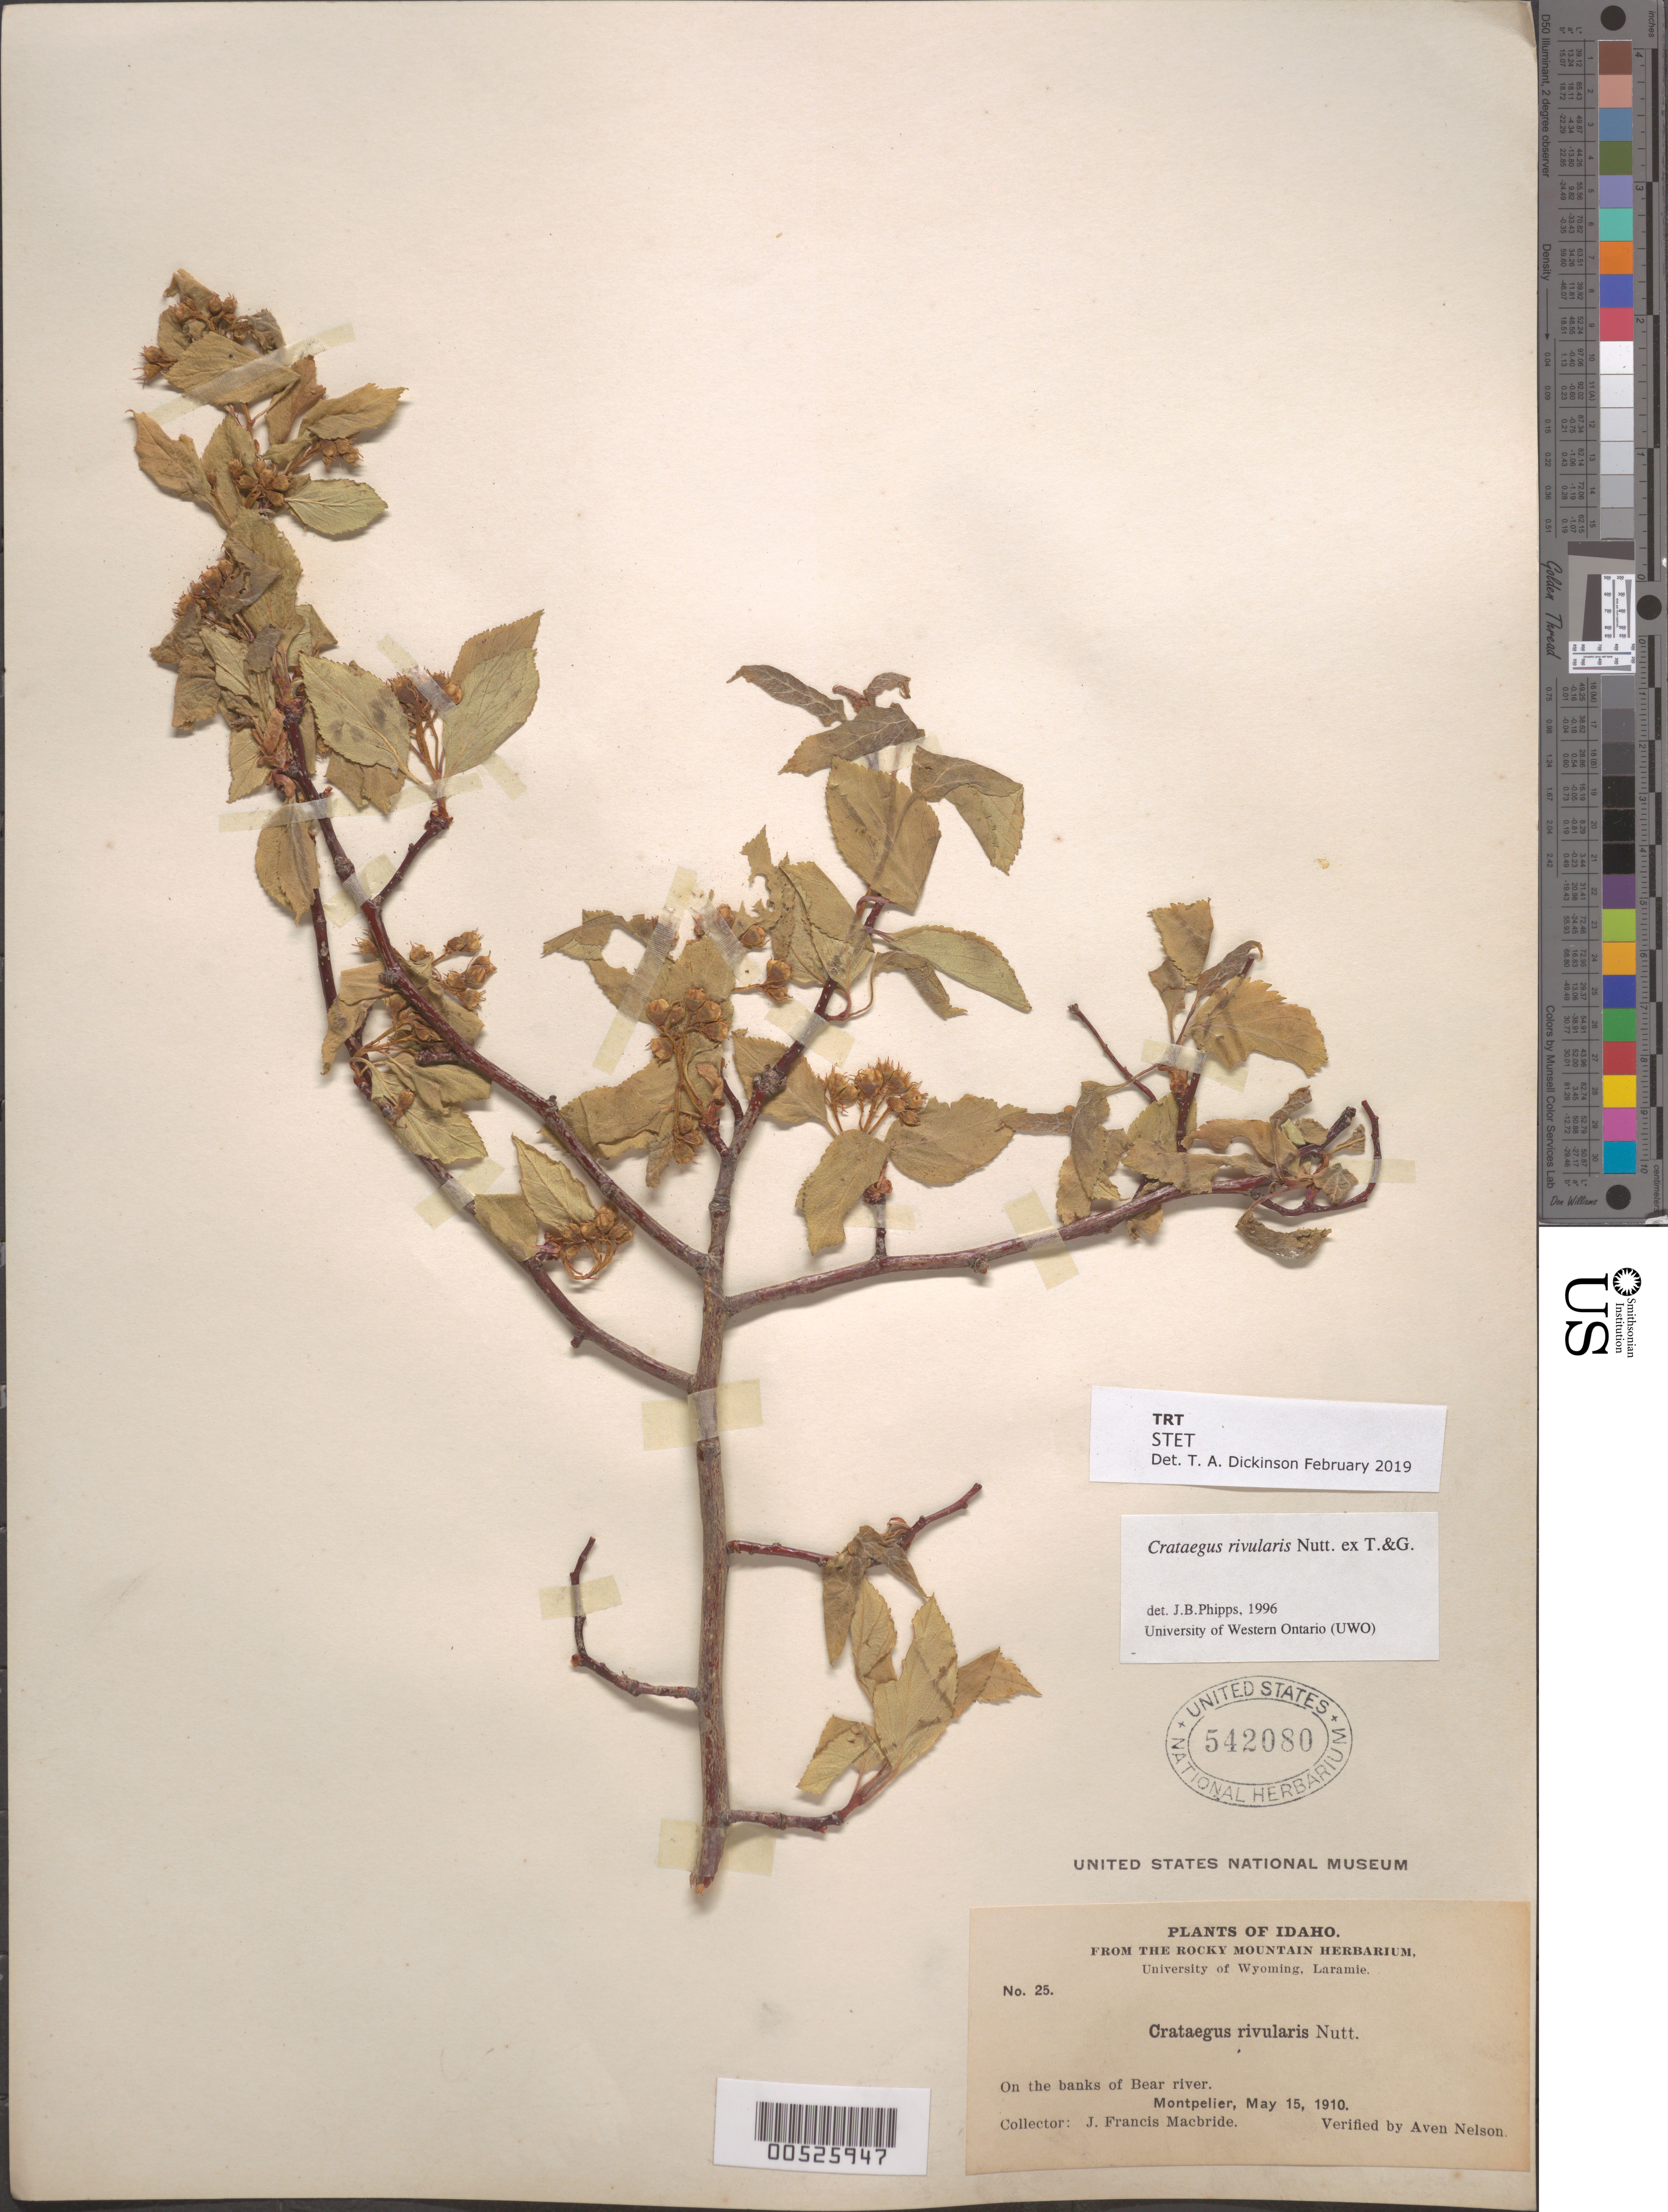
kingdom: Plantae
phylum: Tracheophyta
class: Magnoliopsida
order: Rosales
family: Rosaceae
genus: Crataegus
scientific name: Crataegus rivularis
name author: Nutt.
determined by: Nelson, A.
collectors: J. F. Macbride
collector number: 25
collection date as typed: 15 May 1910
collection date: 1910-05-15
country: United States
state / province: Idaho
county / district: Bear Lake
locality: Montpelier, banks of Bear River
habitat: river bank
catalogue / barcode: US 542080